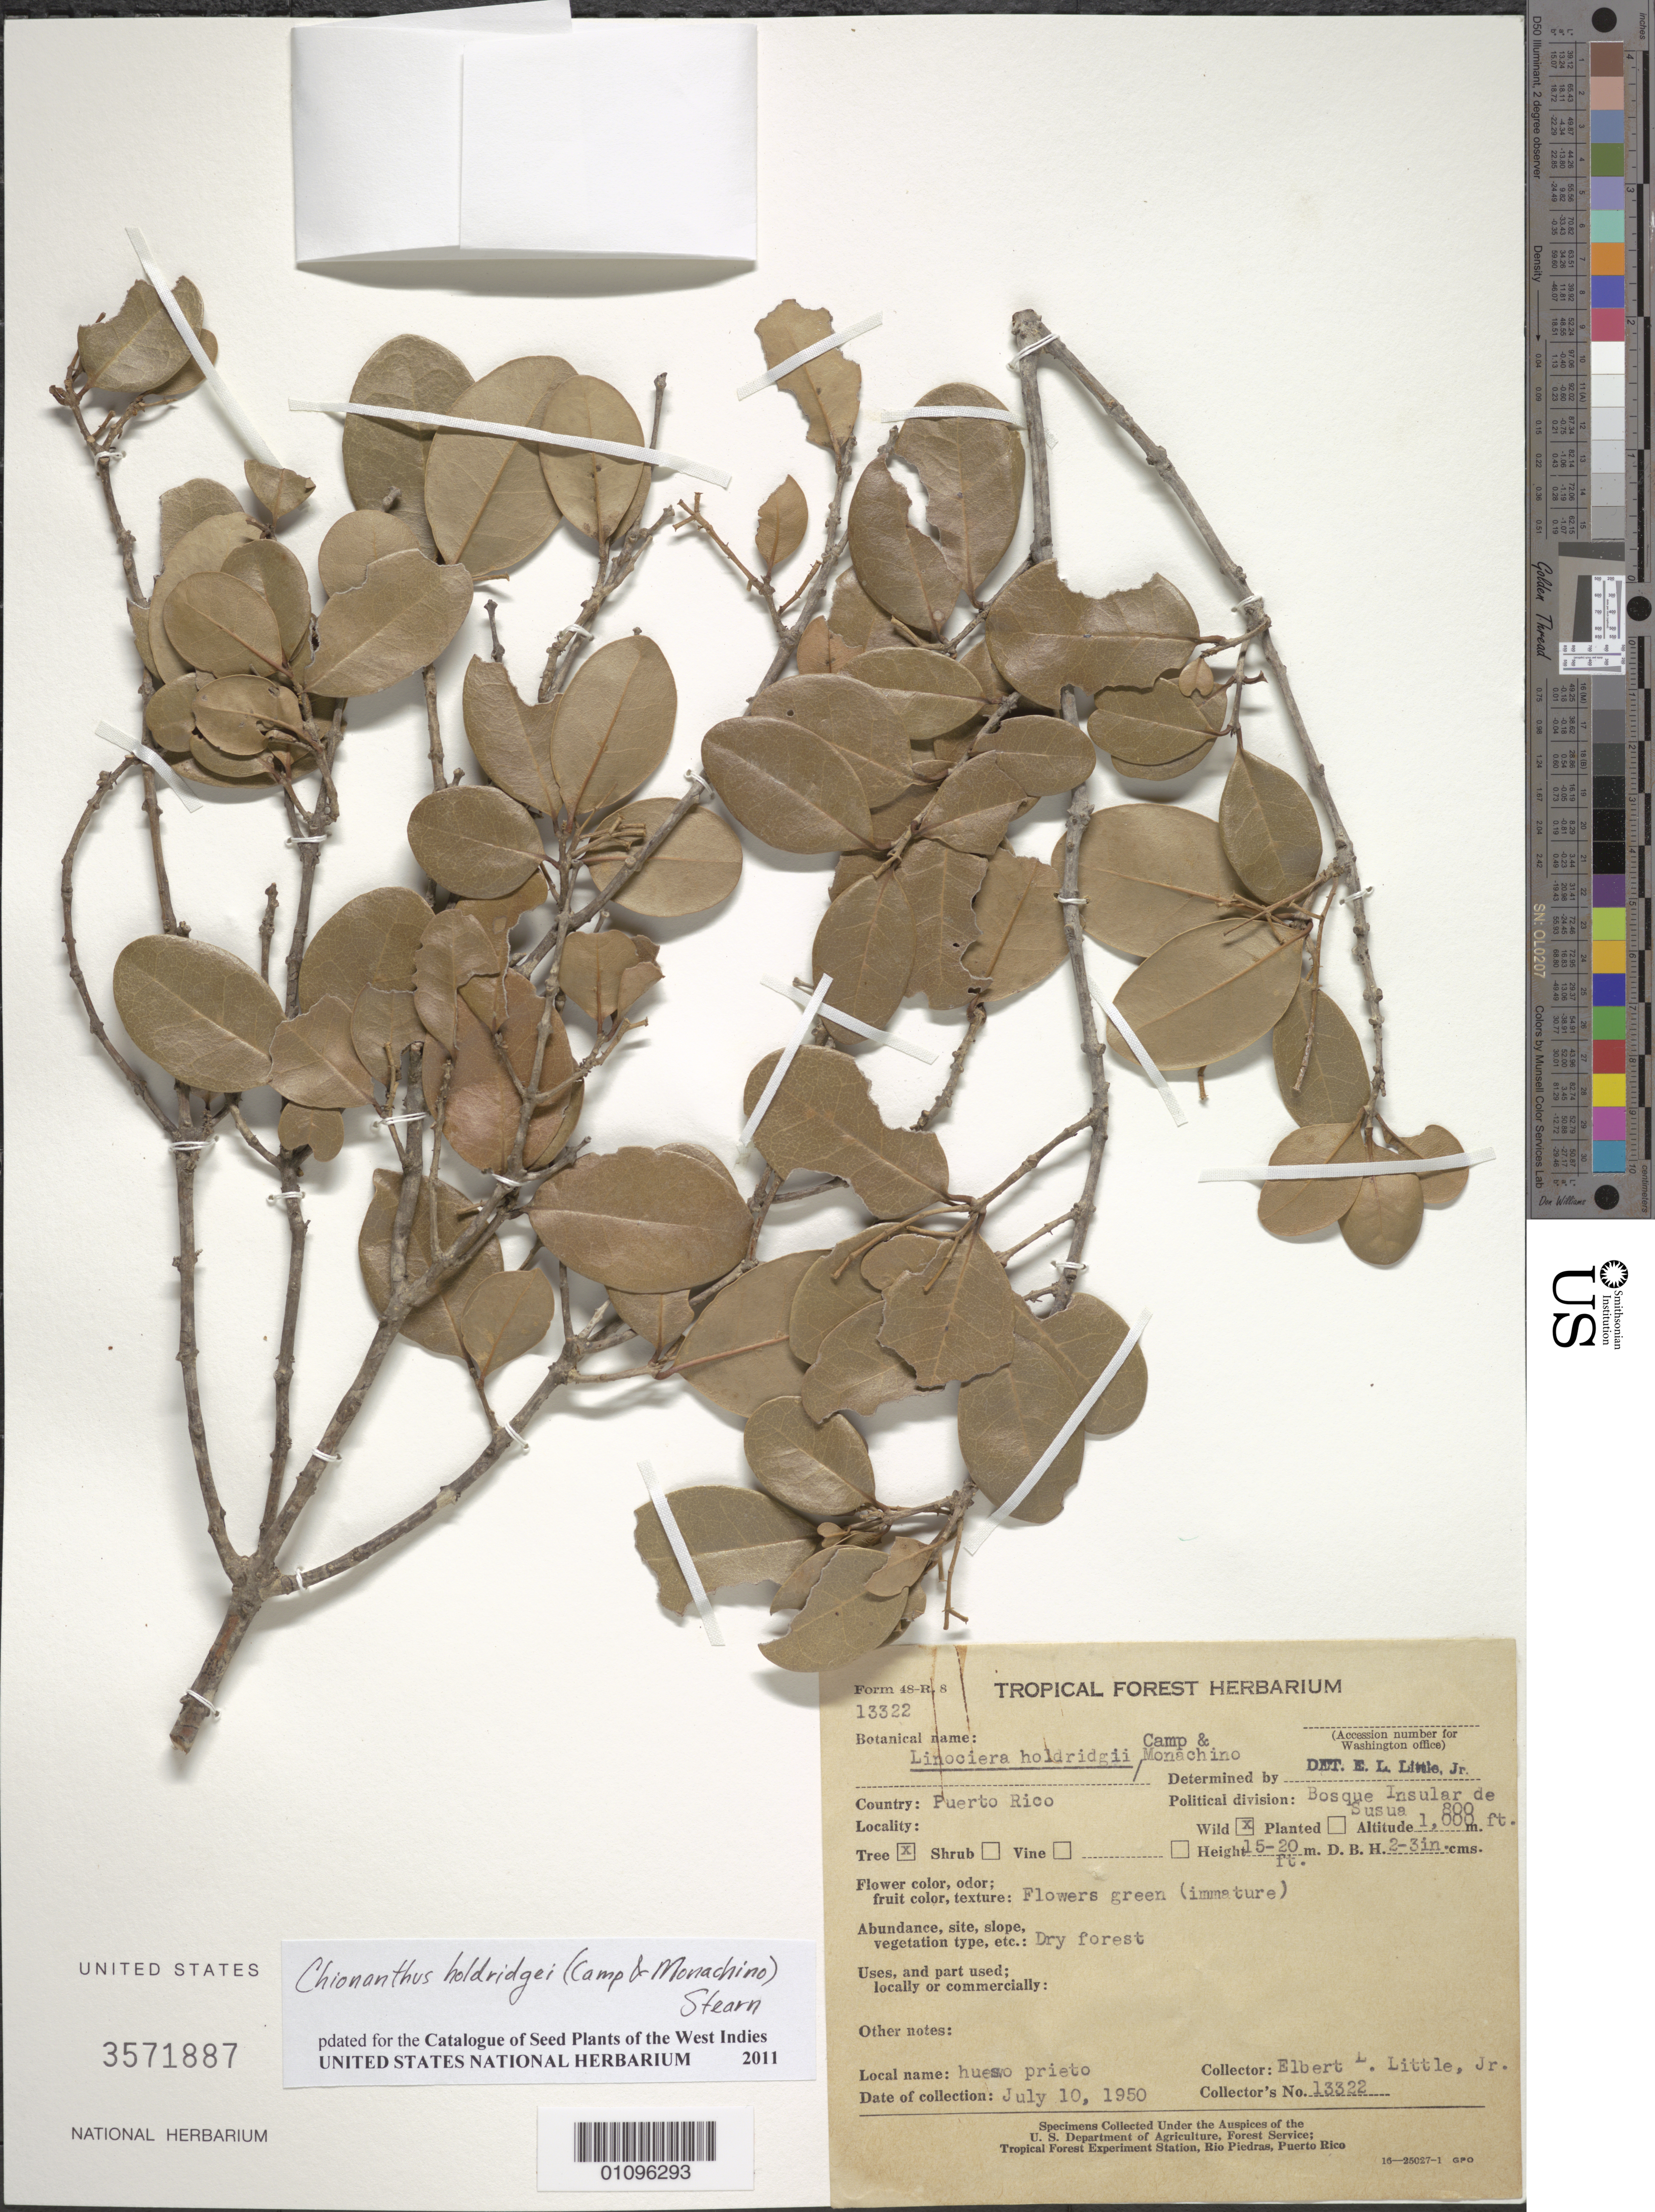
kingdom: Plantae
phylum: Tracheophyta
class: Magnoliopsida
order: Lamiales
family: Oleaceae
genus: Chionanthus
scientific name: Chionanthus holdridgei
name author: (Camp & Monach.) Stearn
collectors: E. L. Little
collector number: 13322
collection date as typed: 10 Jul 1950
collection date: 1950-07-10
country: Puerto Rico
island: Puerto Rico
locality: Bosque Insular de Susúa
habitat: Dry forest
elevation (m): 244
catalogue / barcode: US 3571887